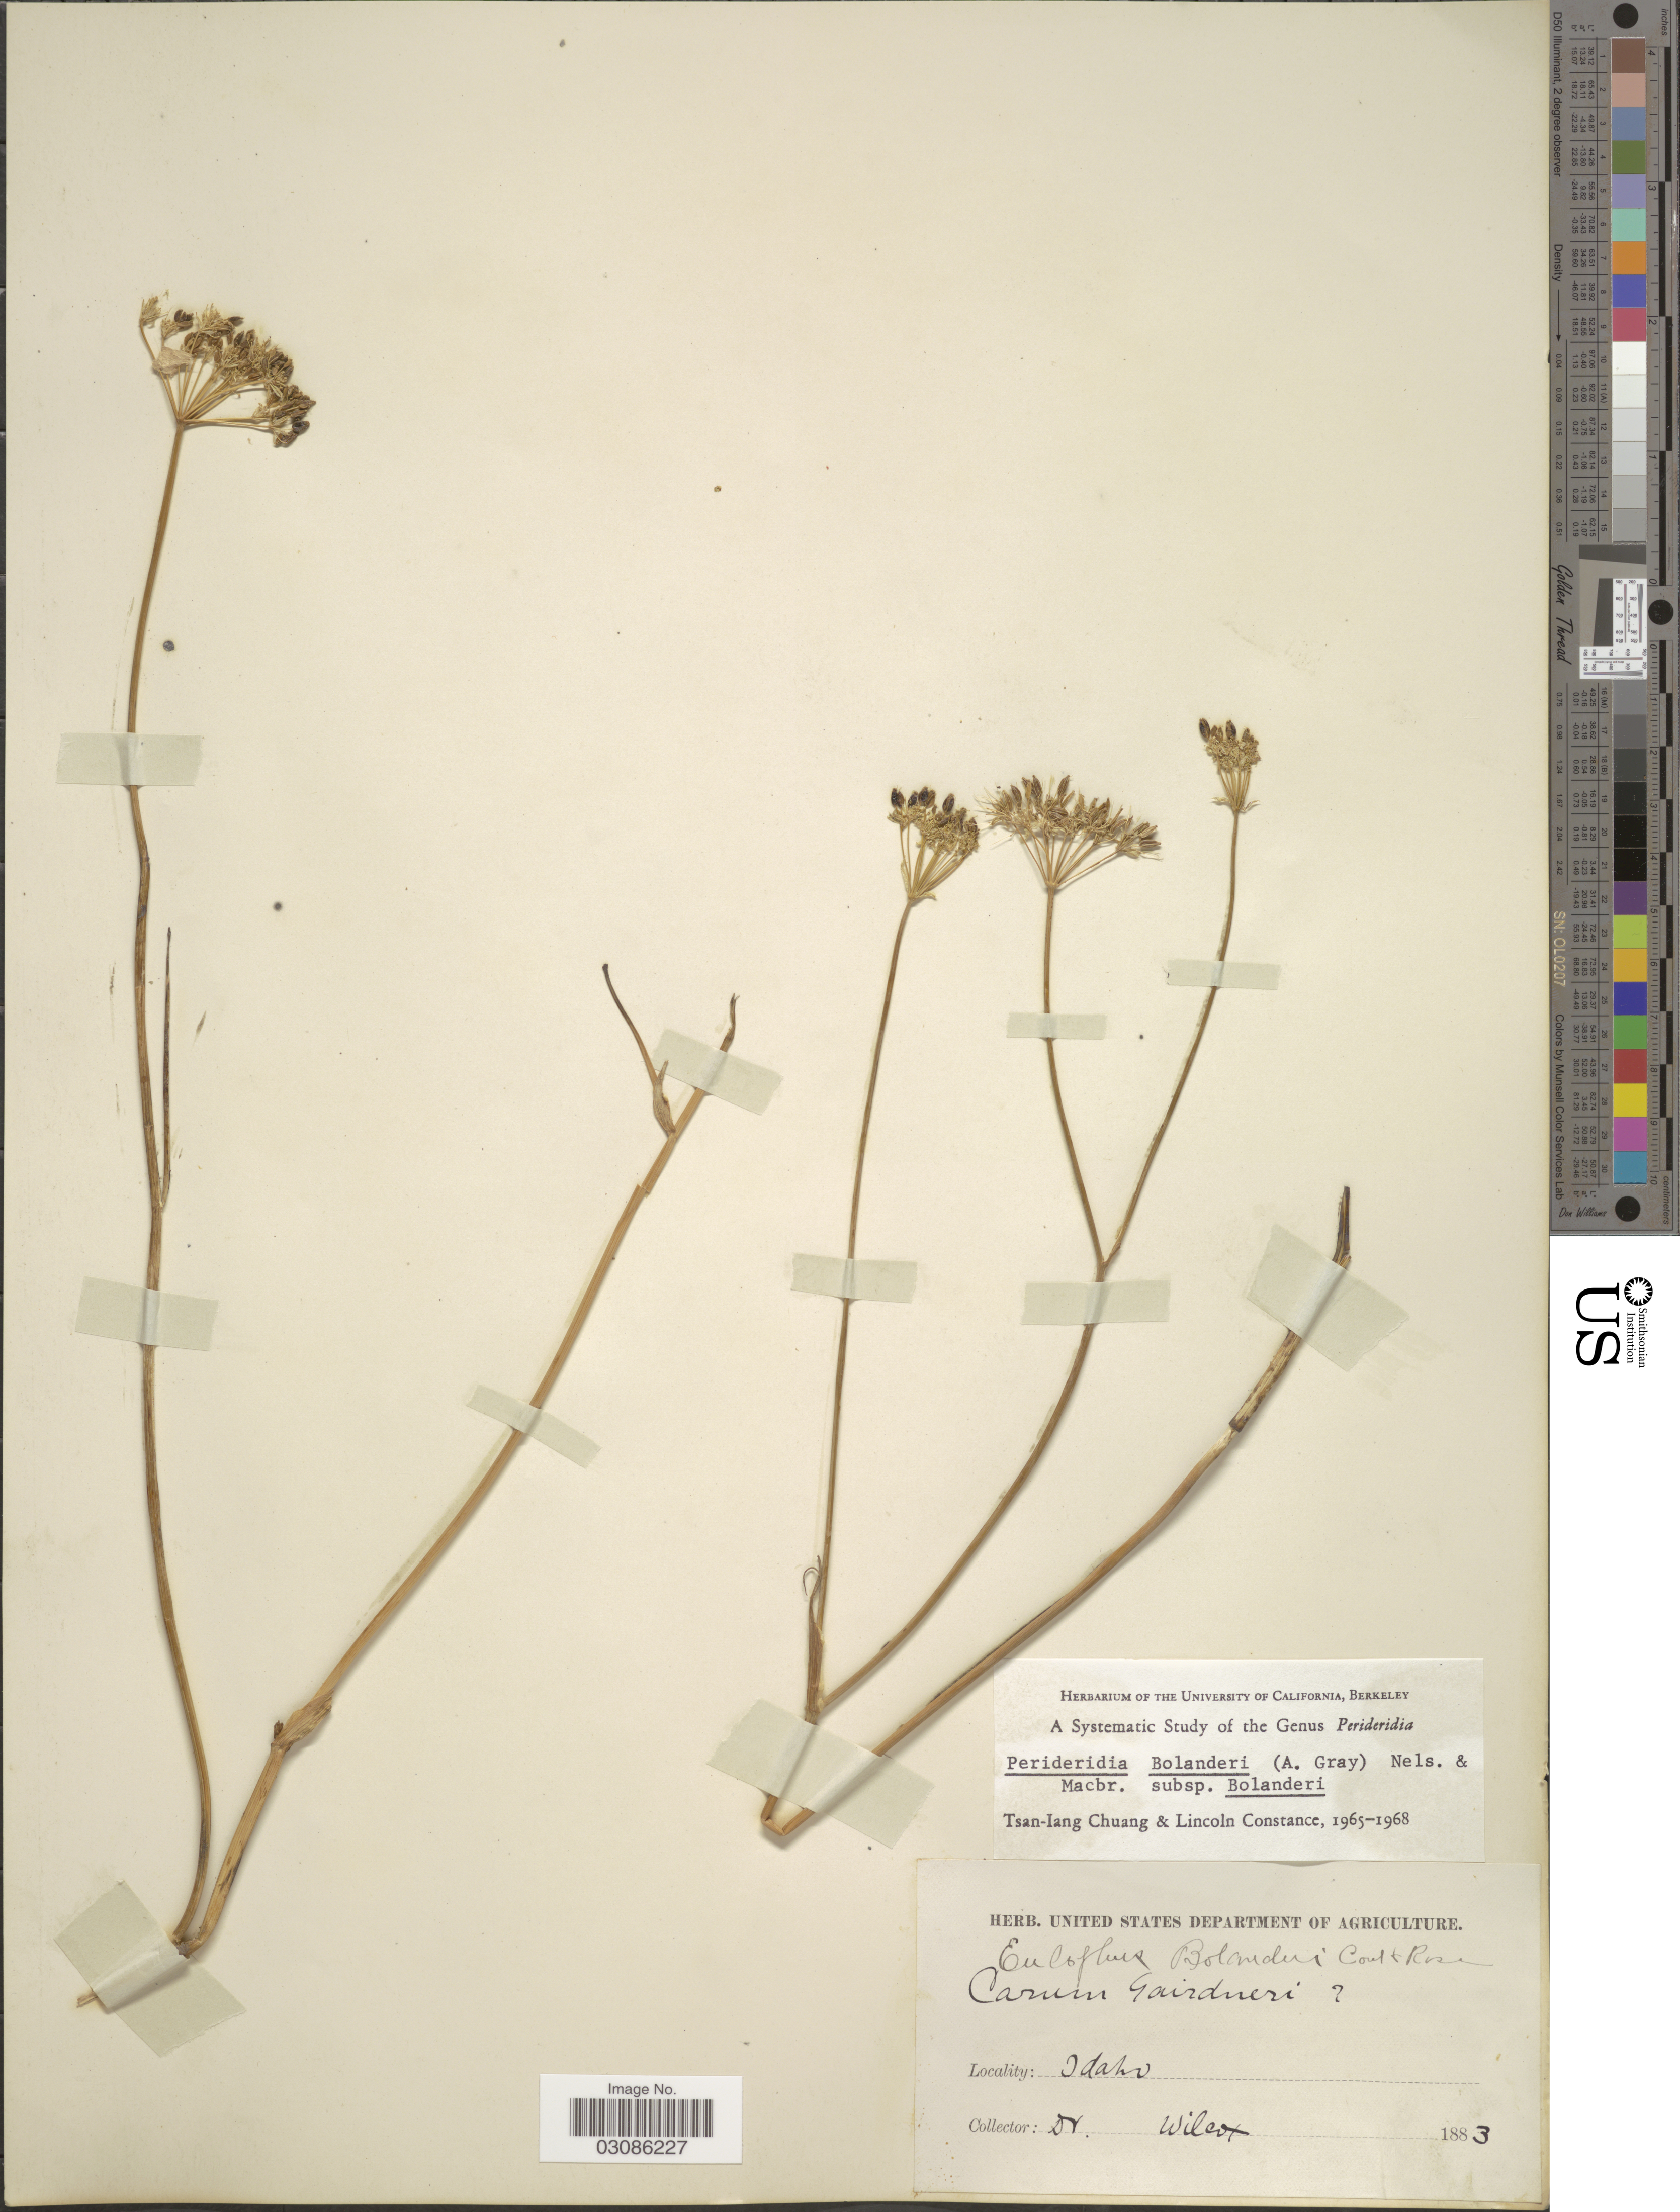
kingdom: Plantae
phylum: Tracheophyta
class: Magnoliopsida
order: Apiales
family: Apiaceae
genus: Perideridia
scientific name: Perideridia bolanderi subsp. bolanderi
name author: (A. Gray) A. Nelson & J.F. Macbr.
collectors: -. Wilcox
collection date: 1883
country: United States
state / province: Idaho